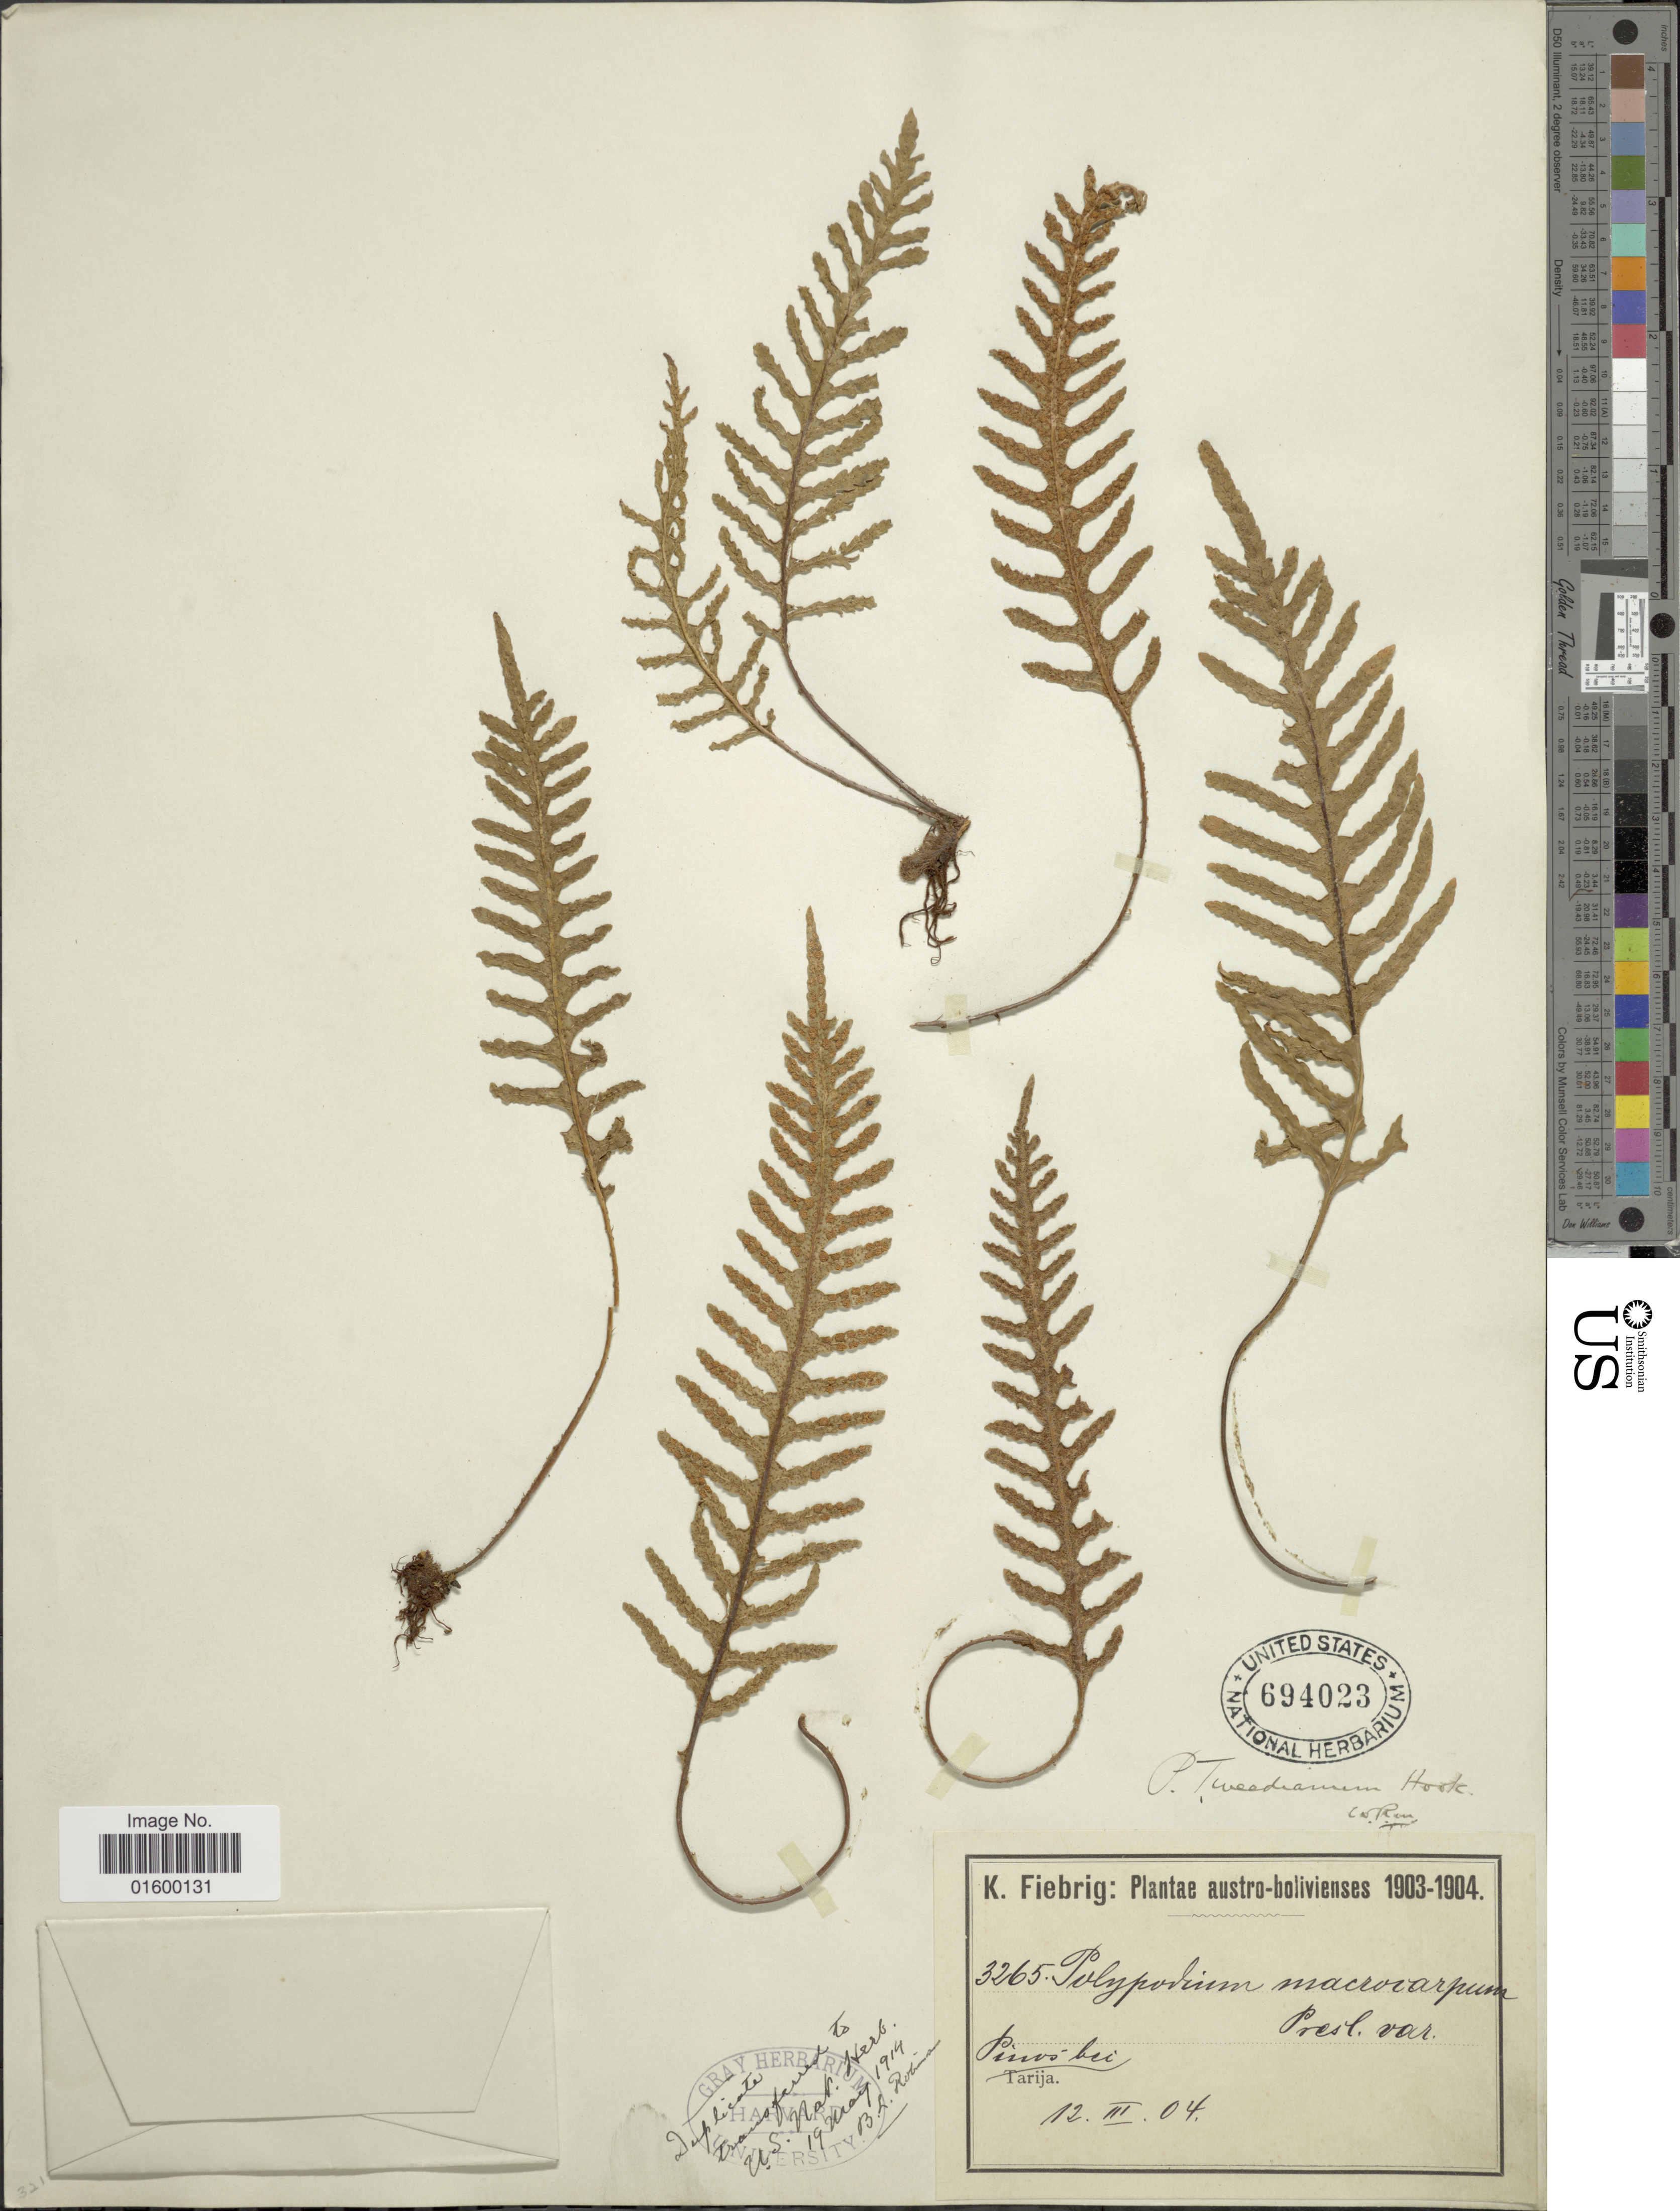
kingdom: Plantae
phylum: Tracheophyta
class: Polypodiopsida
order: Polypodiales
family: Polypodiaceae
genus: Pleopeltis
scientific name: Pleopeltis tweediana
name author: (Hook.) A.R. Sm.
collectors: K. Fiebrig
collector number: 3265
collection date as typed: Transcribed d/m/y: 12/3/4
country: Bolivia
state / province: Tarija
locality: Austro-Bolivienses, Pinos-bei Tarija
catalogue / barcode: US 694023